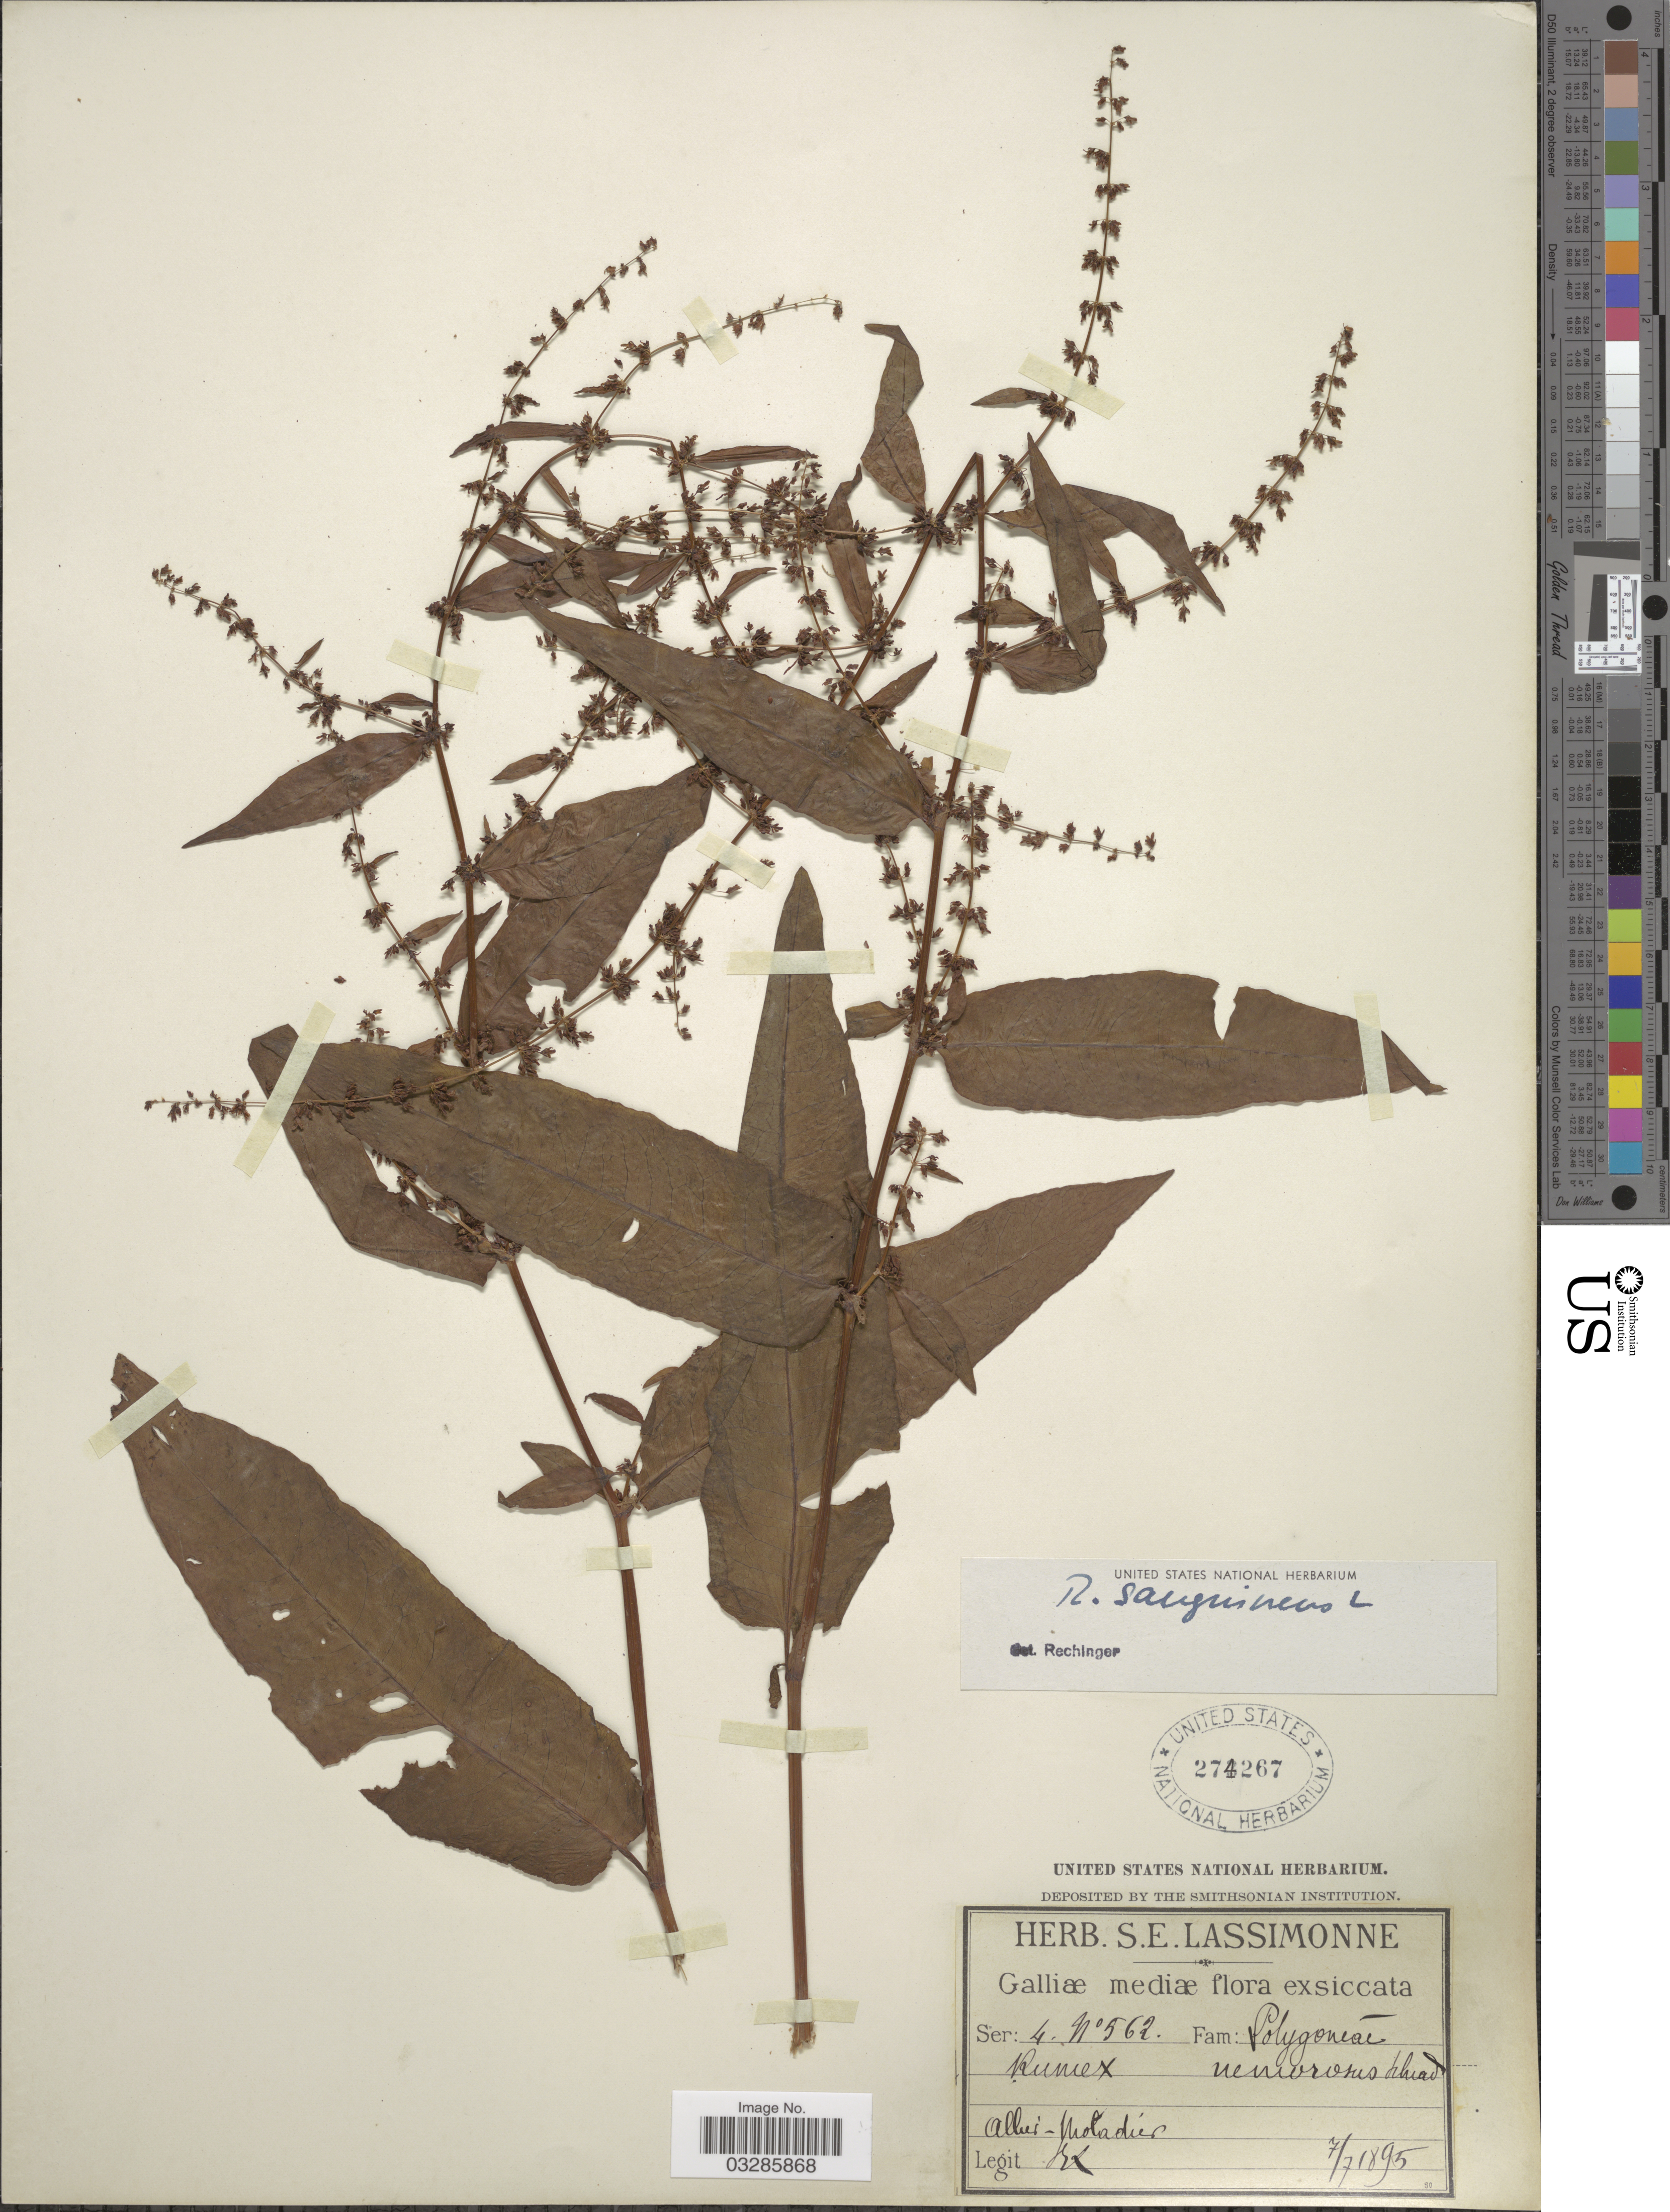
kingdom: Plantae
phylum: Tracheophyta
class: Magnoliopsida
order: Caryophyllales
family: Polygonaceae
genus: Rumex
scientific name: Rumex sanguineus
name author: L.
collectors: S. Lassimonne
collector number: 562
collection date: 1895-07-07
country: France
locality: Galliæ mediæ, Allier-Moladier.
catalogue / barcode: US 274267